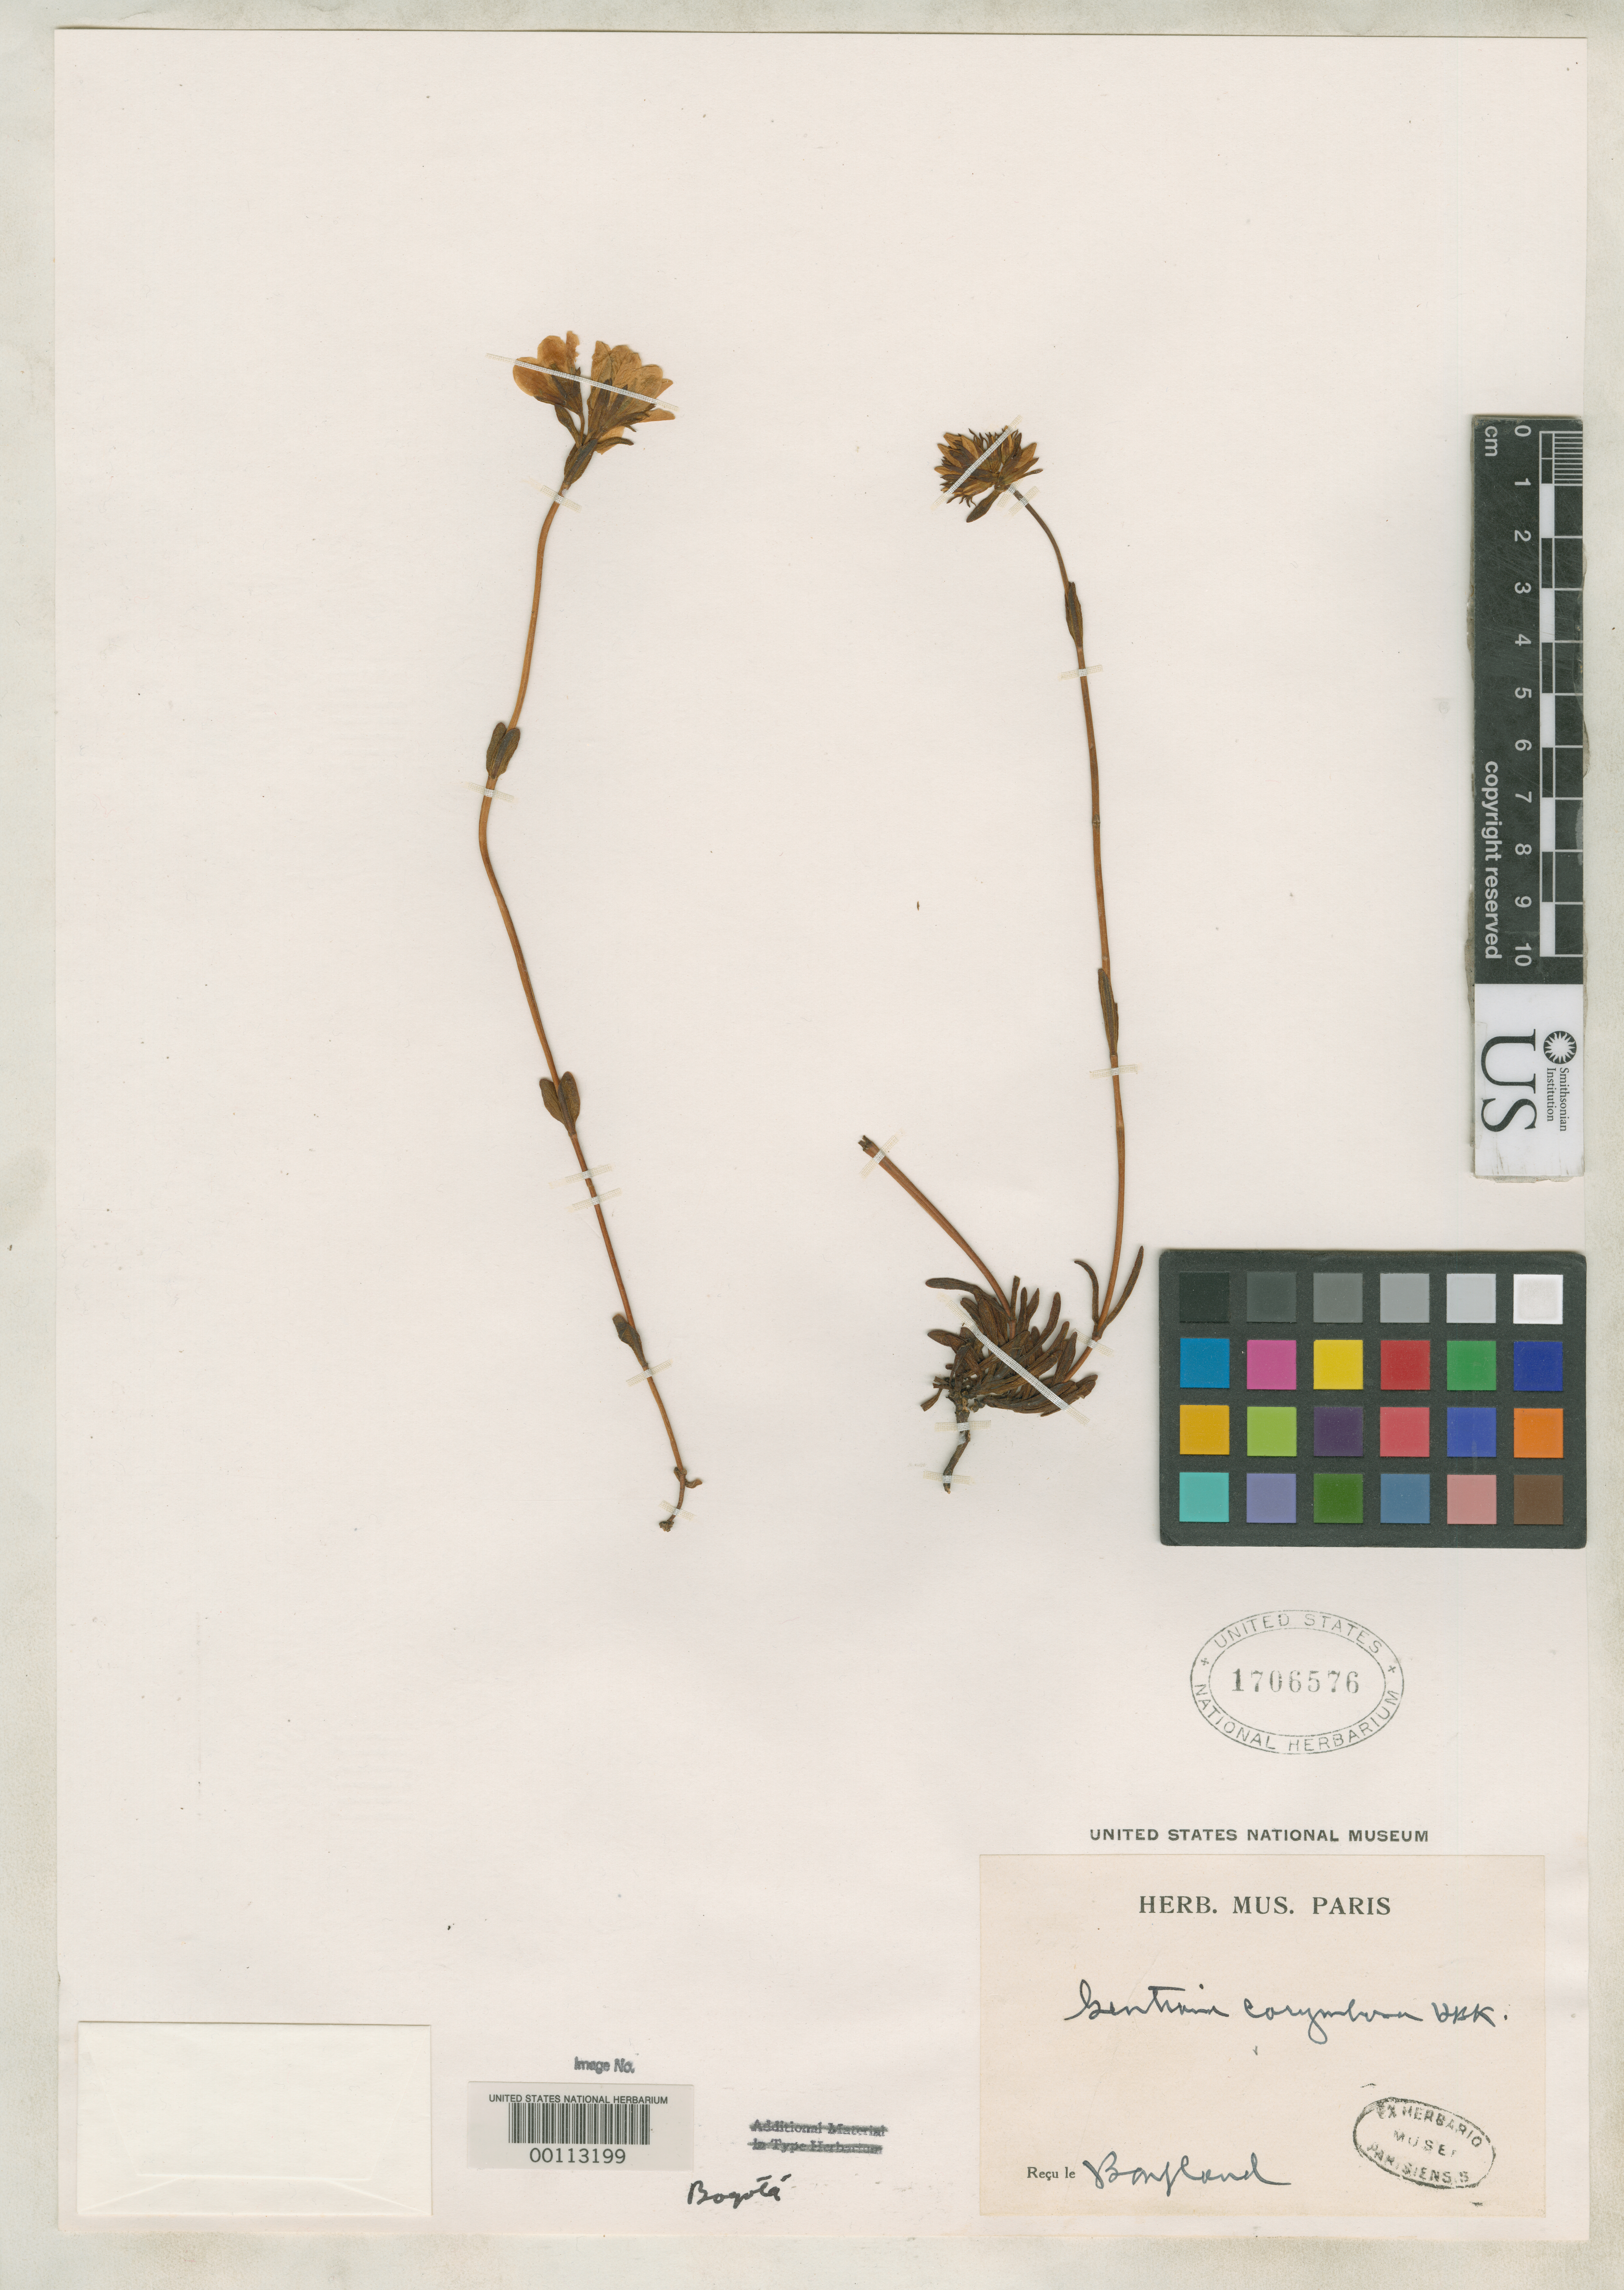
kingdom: Plantae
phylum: Tracheophyta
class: Magnoliopsida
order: Gentianales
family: Gentianaceae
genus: Gentiana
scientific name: Gentiana corymbosa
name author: Humb. et al.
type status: Type Collection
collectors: F. W. Humboldt & A. J. A. Bonpland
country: Colombia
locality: Bogota.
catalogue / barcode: US 1706576